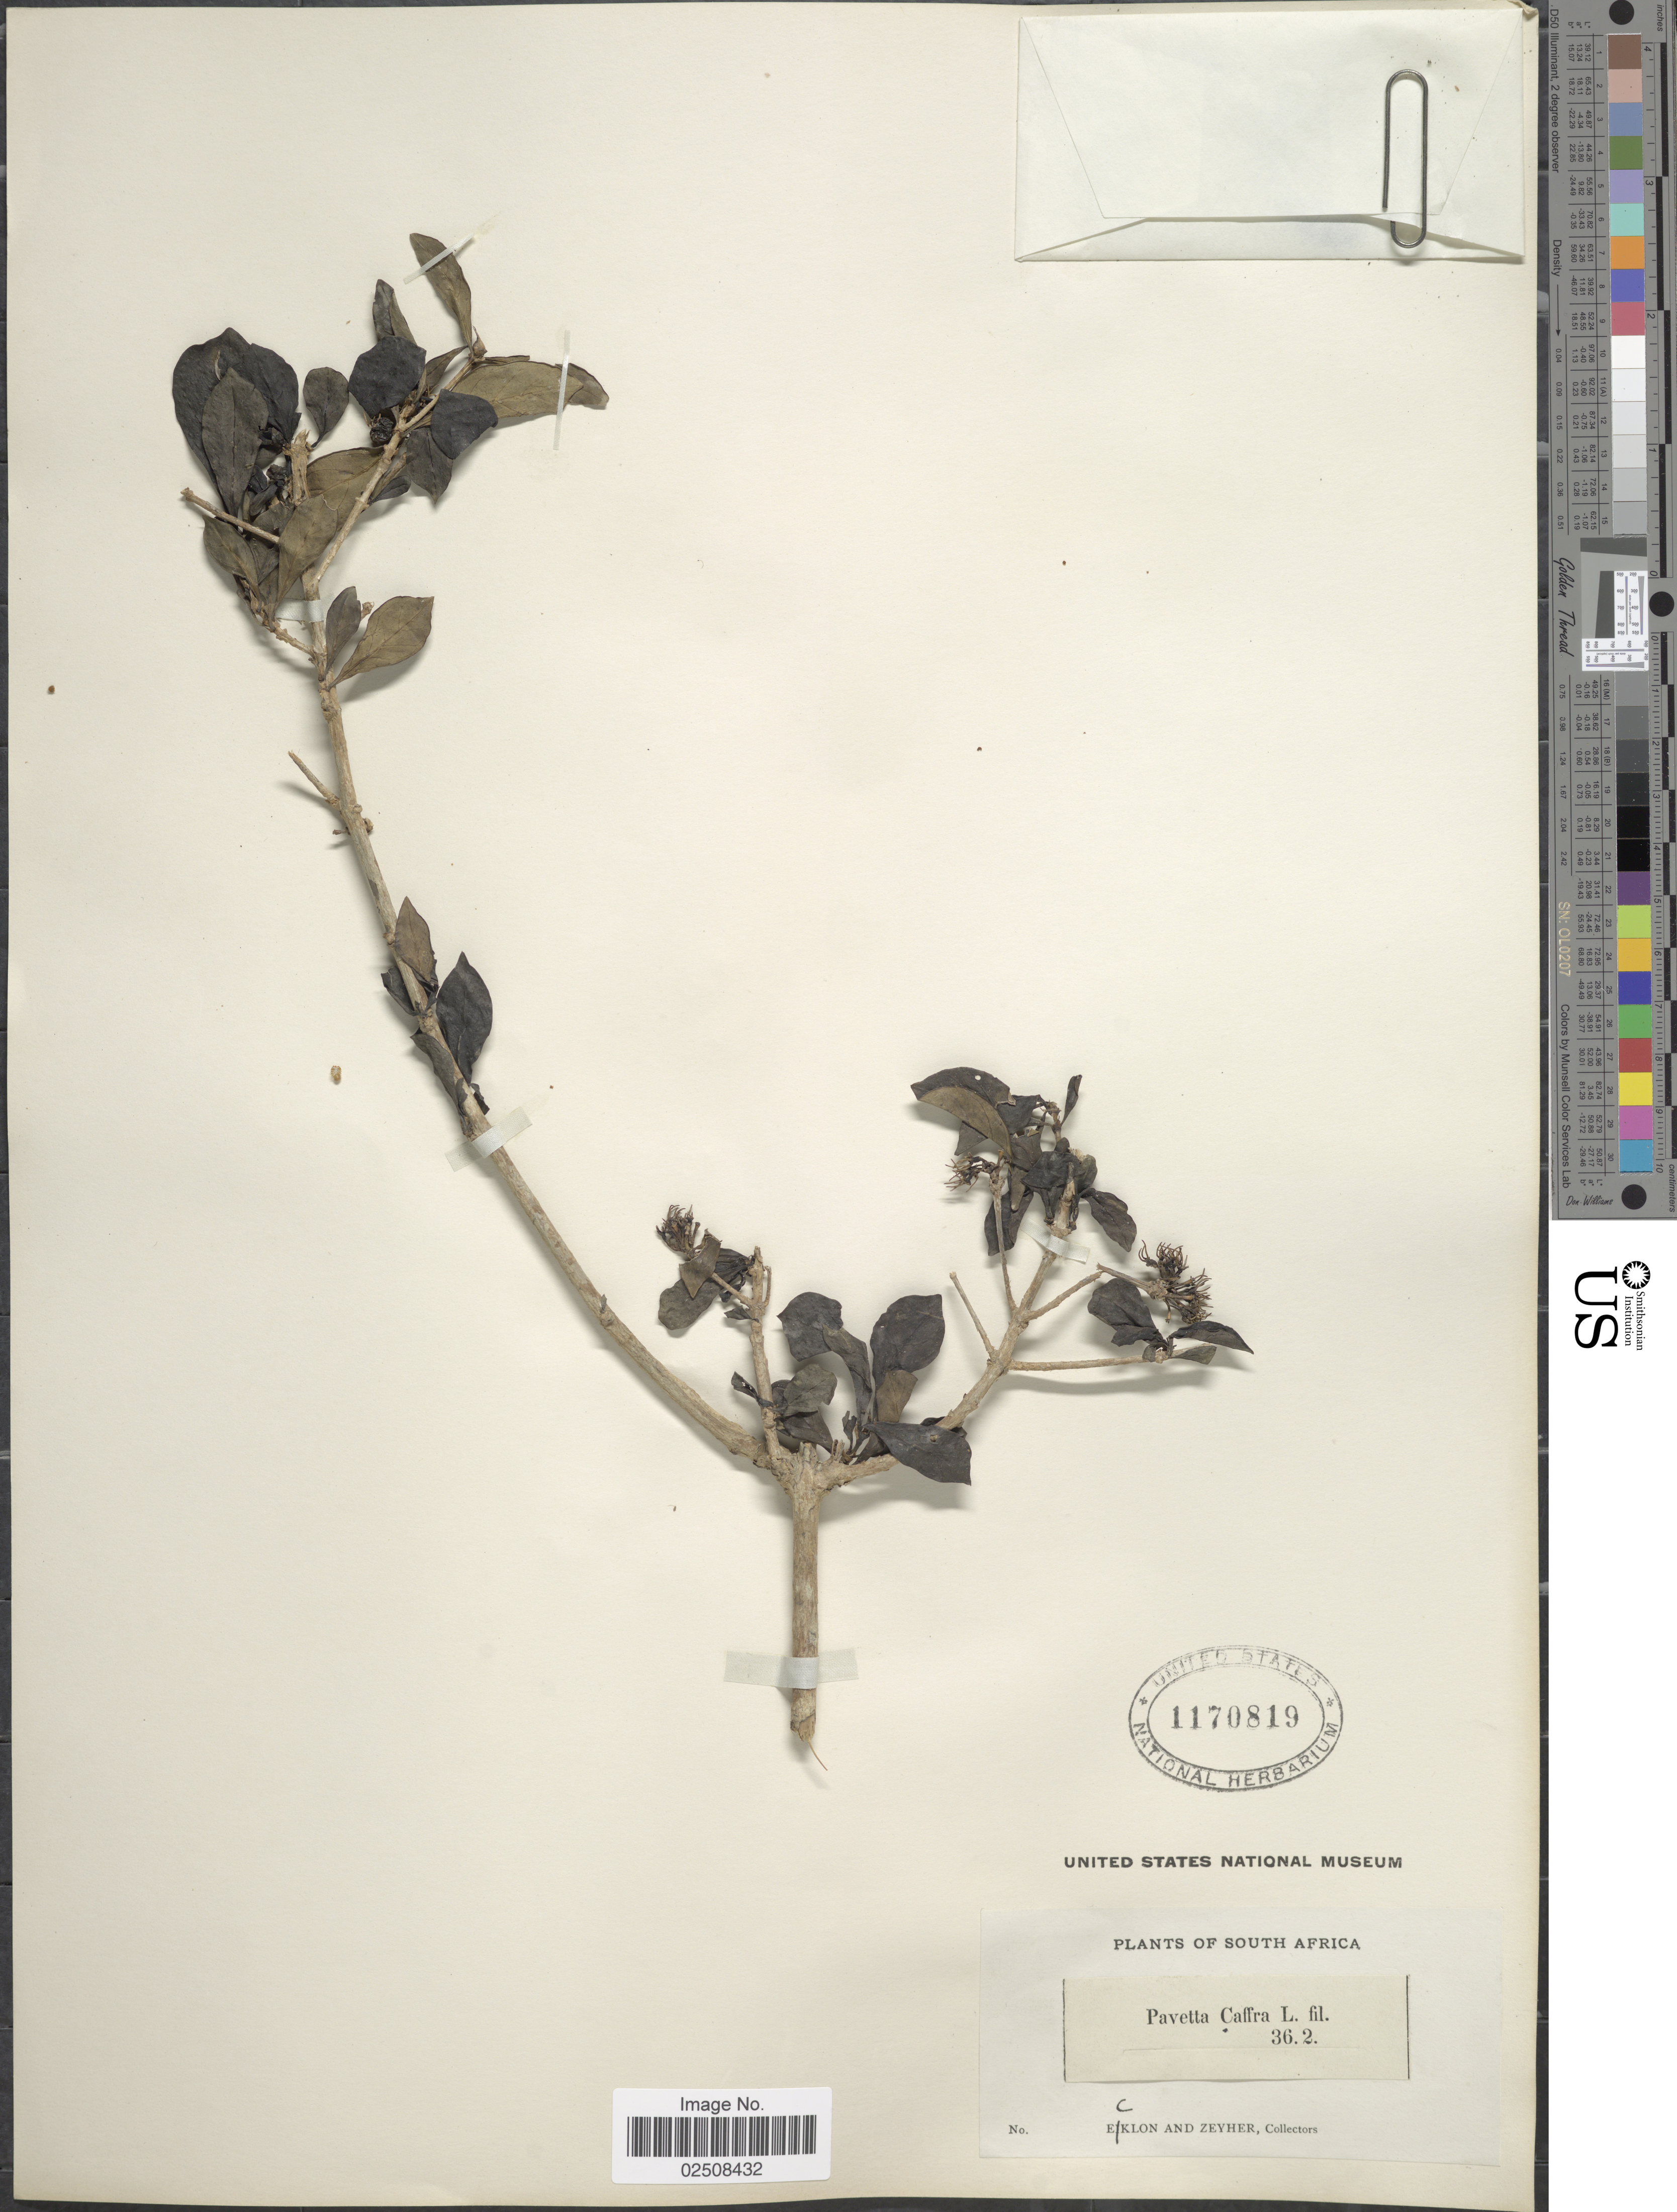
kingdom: Plantae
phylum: Tracheophyta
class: Magnoliopsida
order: Gentianales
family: Rubiaceae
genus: Pavetta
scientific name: Pavetta caffra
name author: L. f.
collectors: -. Ecklon & -. Zeyher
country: South Africa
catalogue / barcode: US 1170819